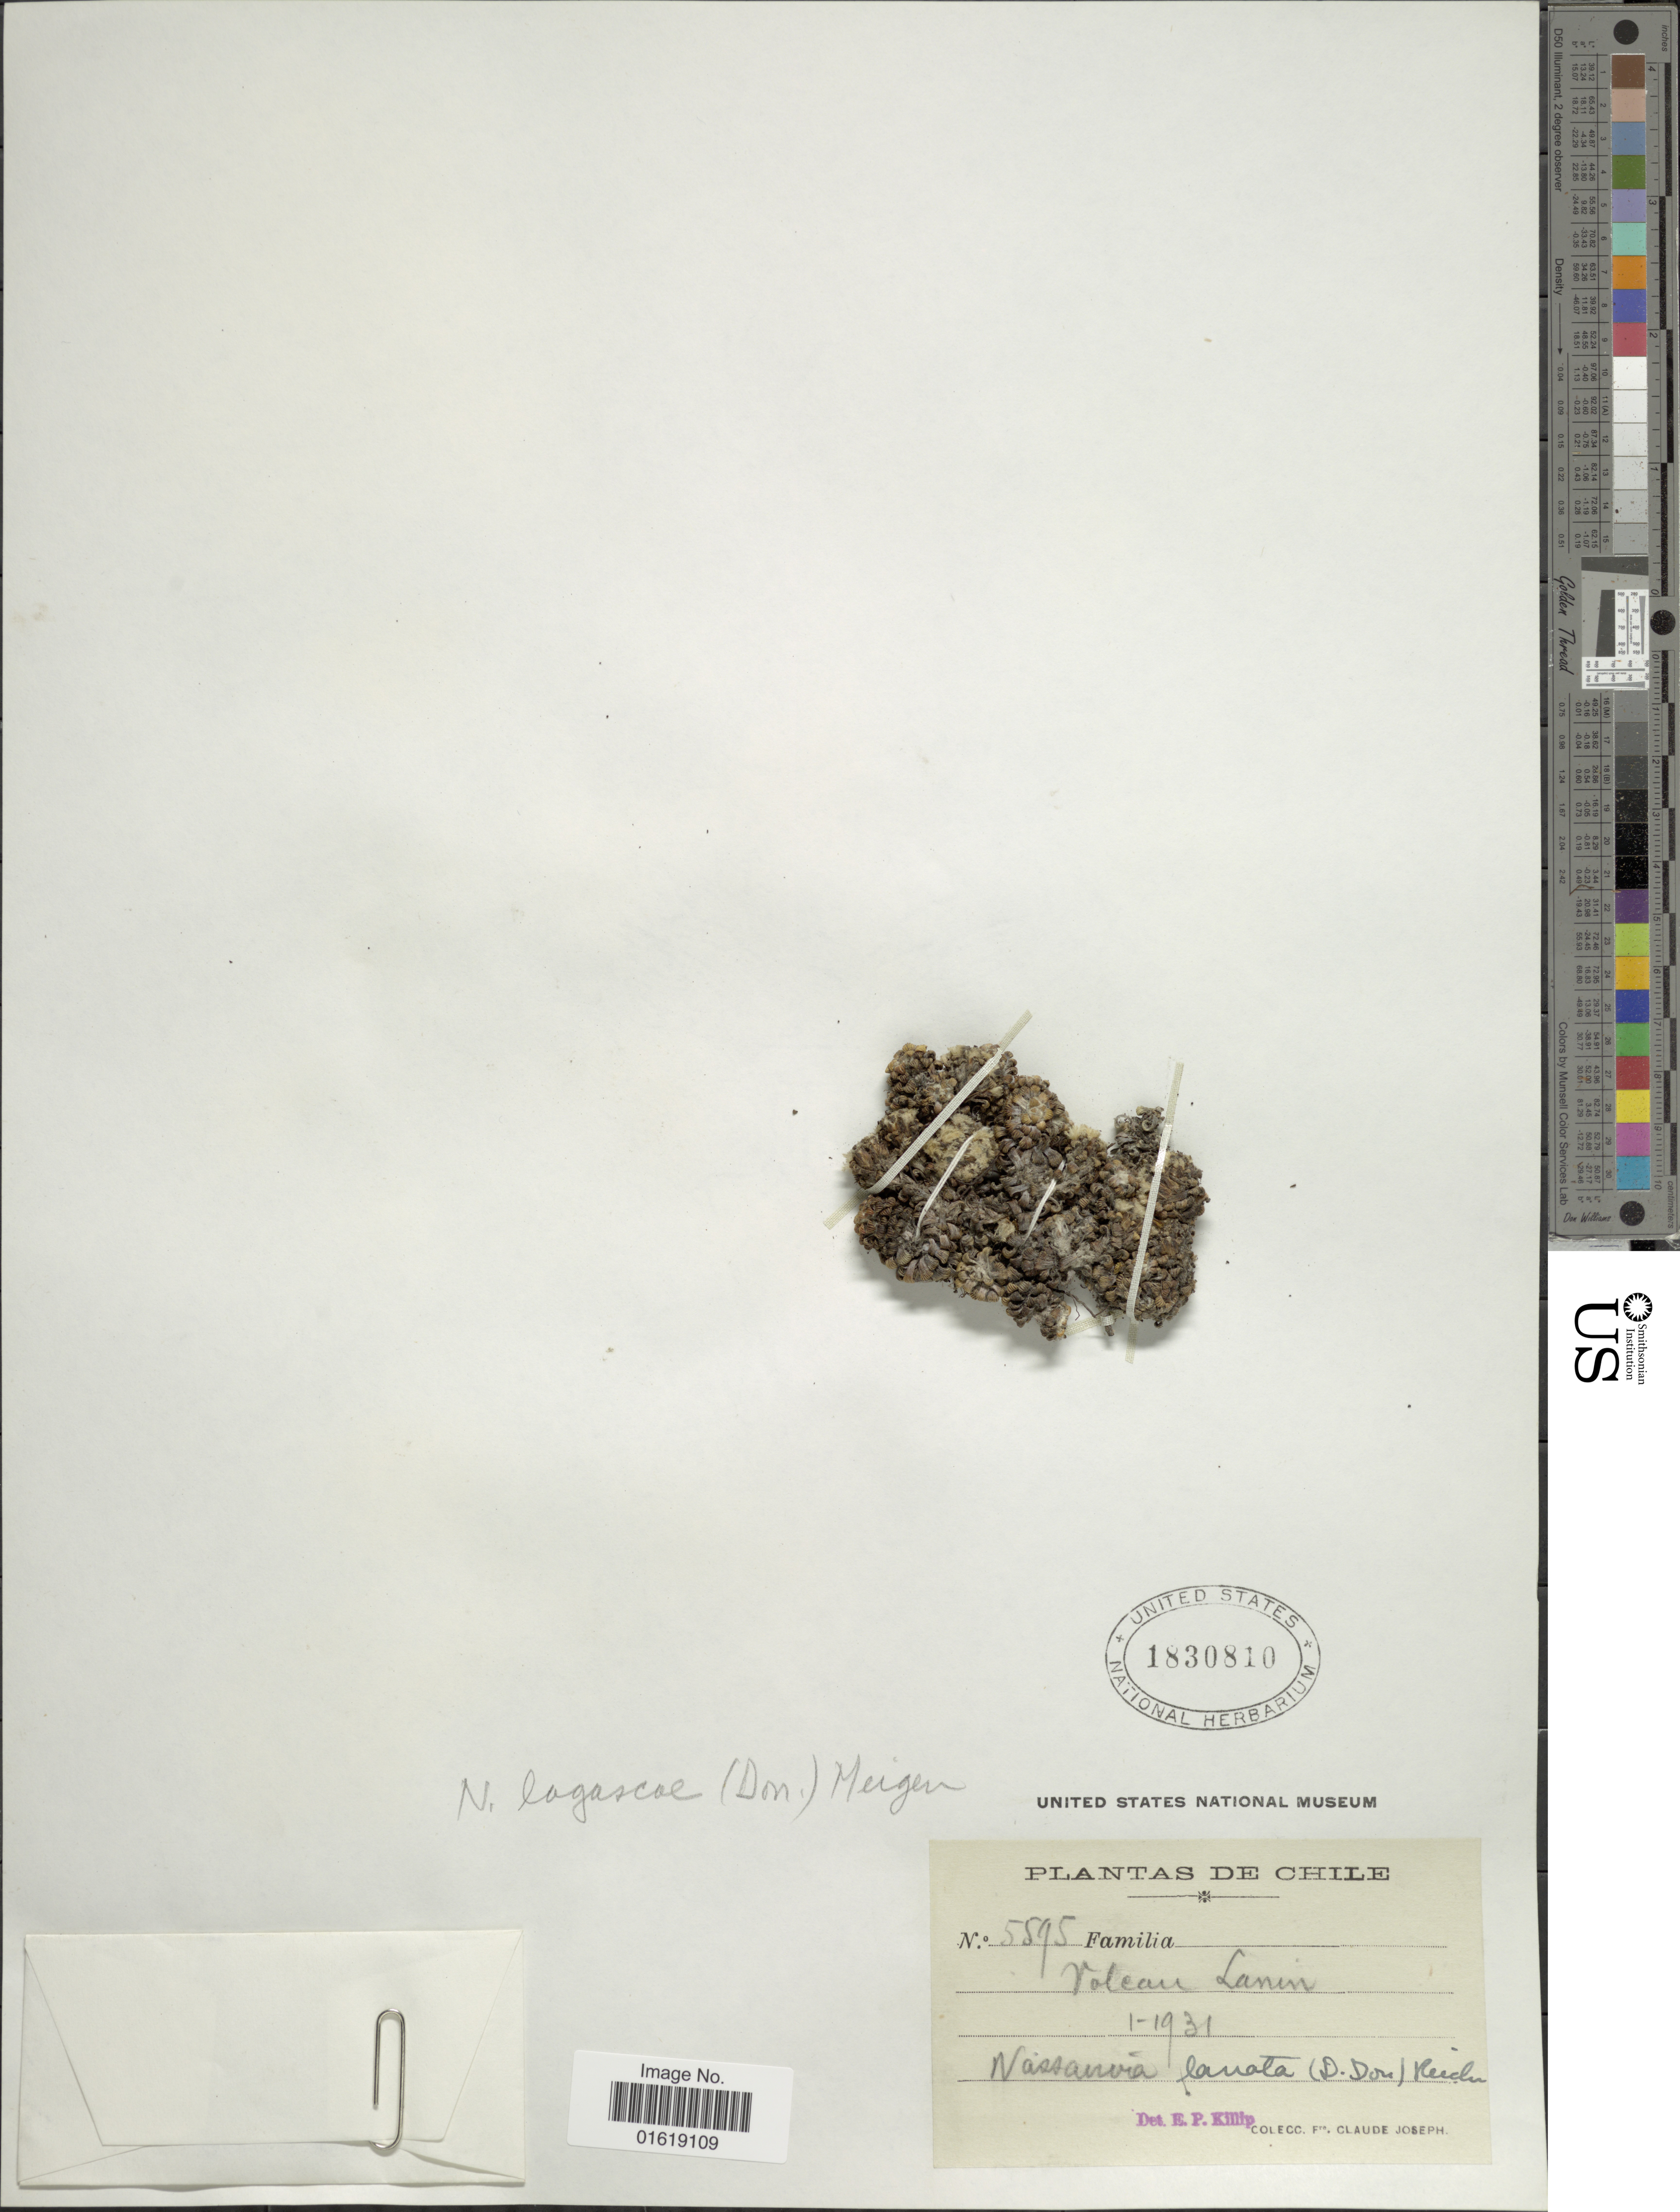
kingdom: Plantae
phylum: Tracheophyta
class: Magnoliopsida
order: Asterales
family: Asteraceae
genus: Nassauvia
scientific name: Nassauvia lagascae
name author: (D. Don) F. Meigen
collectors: Bro. Claude-Joseph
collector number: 5595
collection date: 1931-01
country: Chile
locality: Volcan Lanin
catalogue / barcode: US 1830810